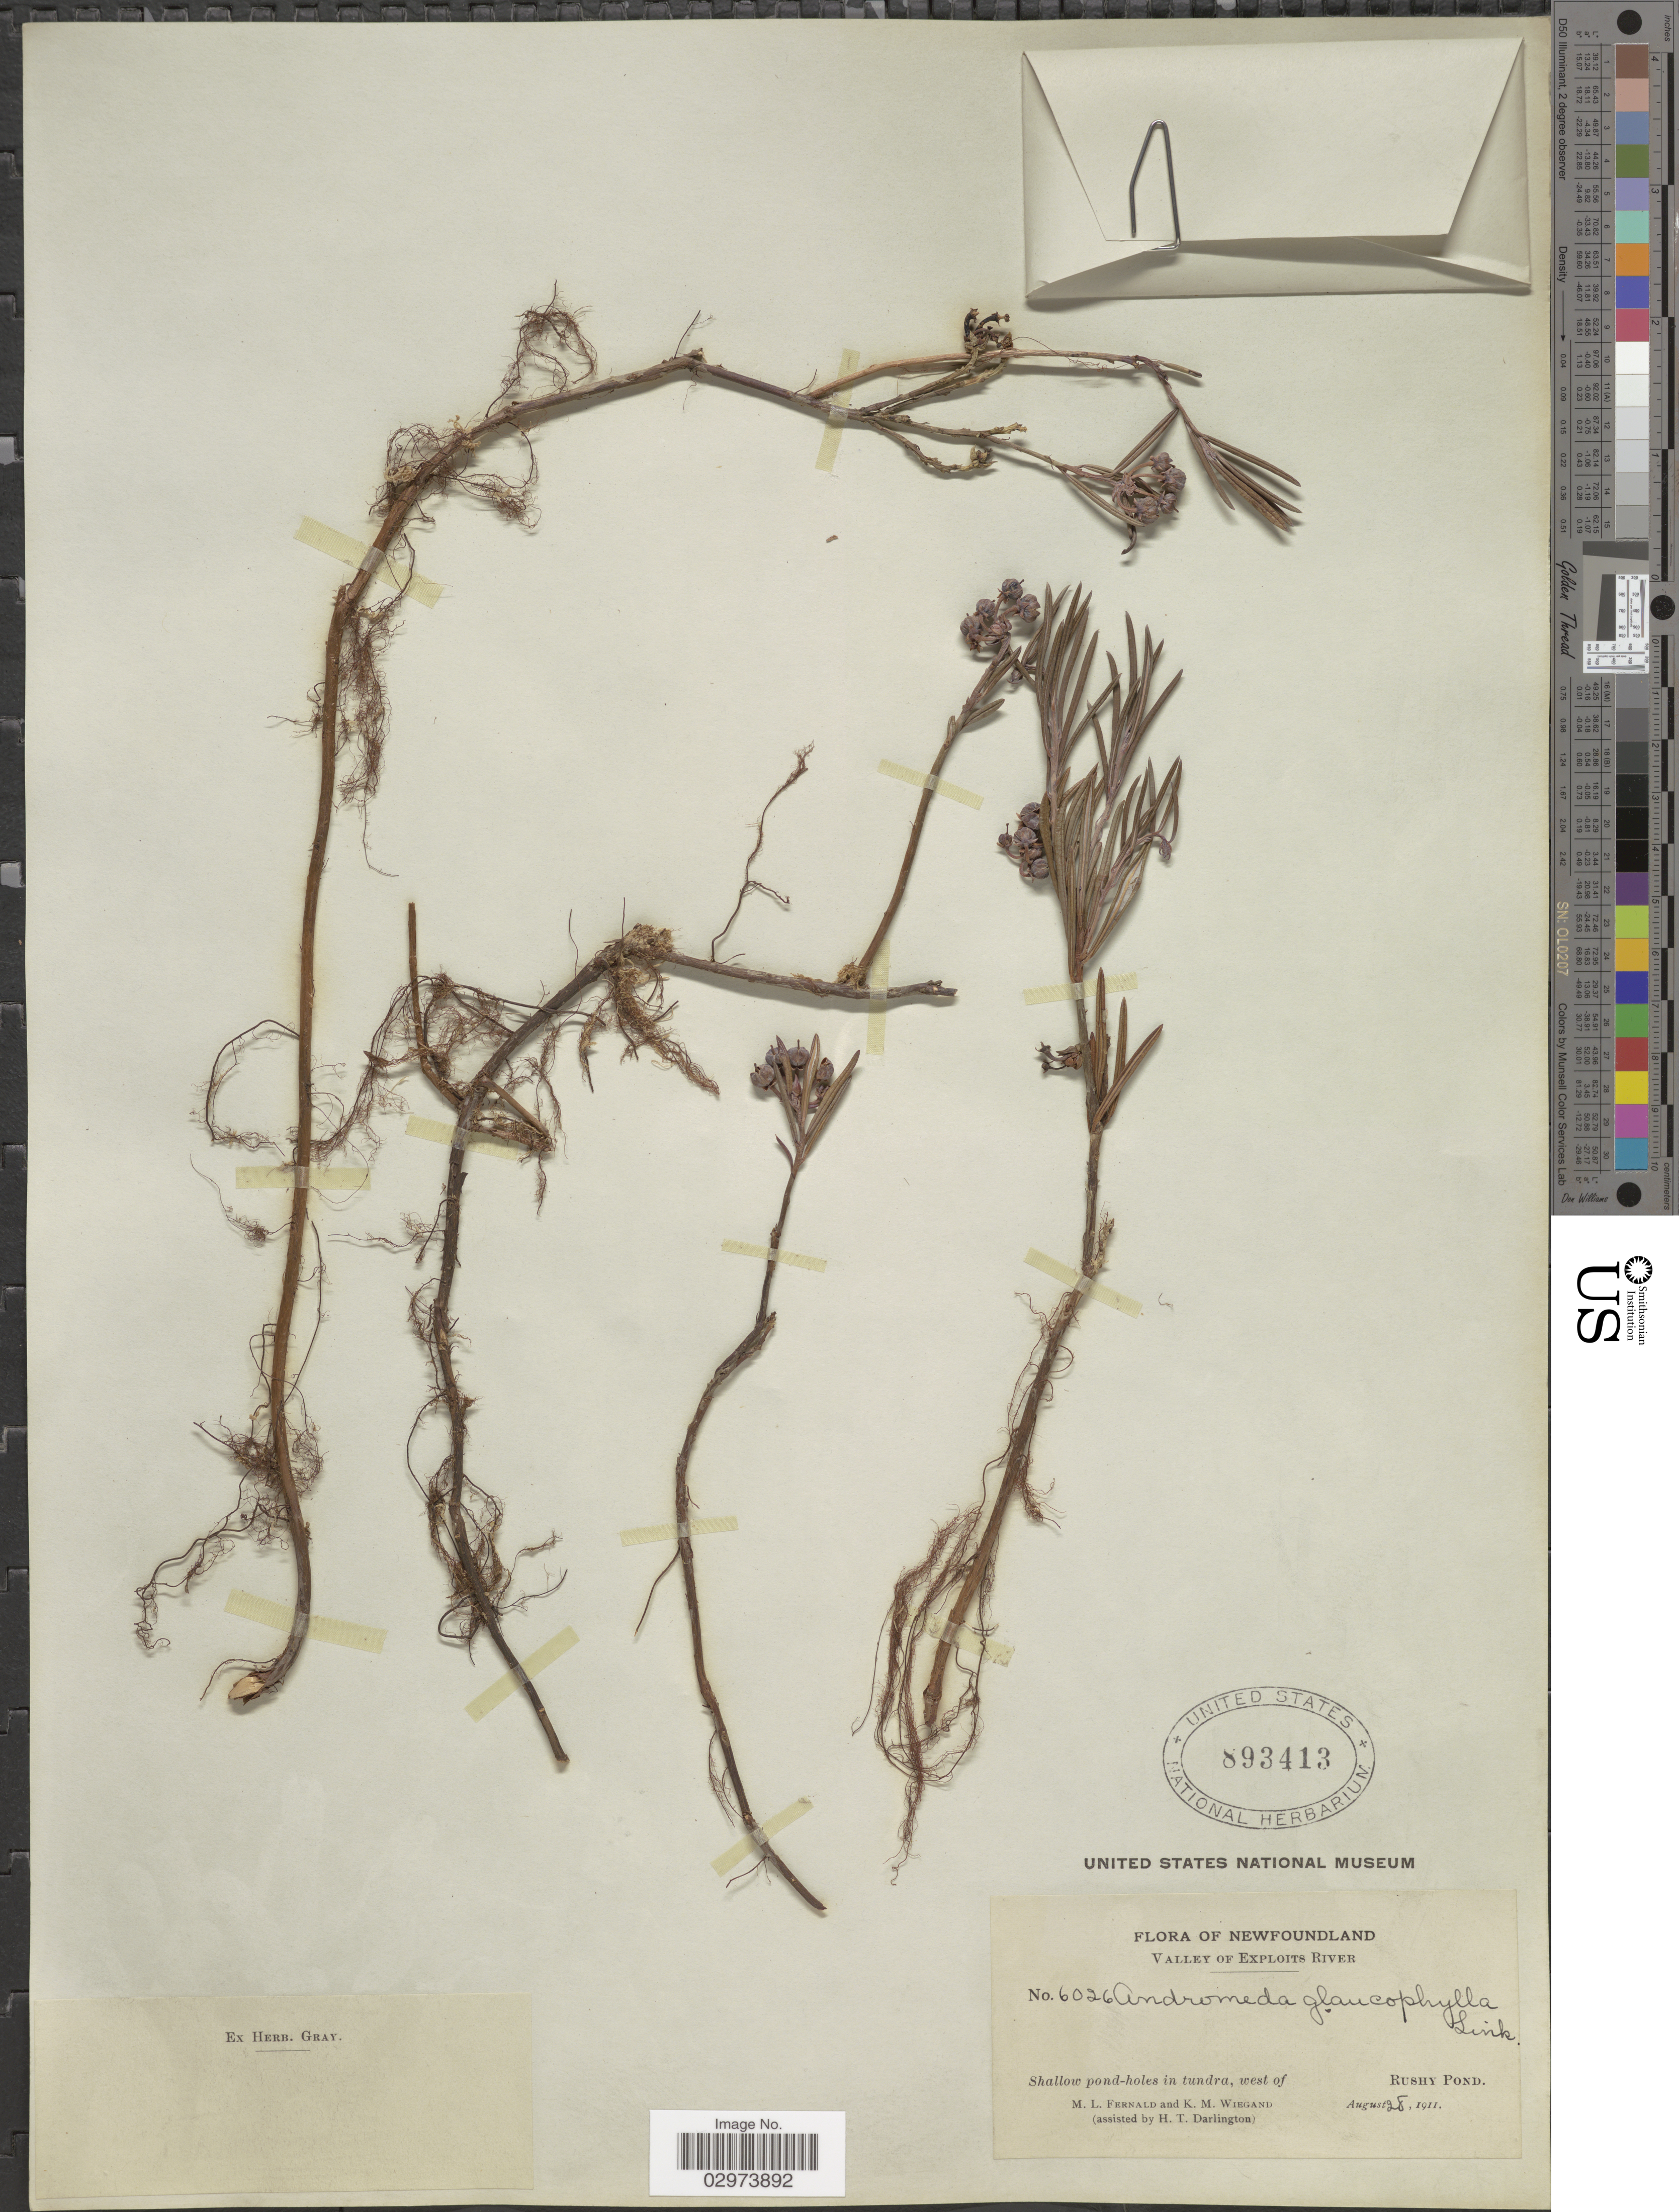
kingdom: Plantae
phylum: Tracheophyta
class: Magnoliopsida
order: Ericales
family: Ericaceae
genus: Andromeda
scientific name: Andromeda polifolia var. latifolia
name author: Aiton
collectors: M. L. Fernald & K. M. Wiegand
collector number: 6026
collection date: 1911-08-28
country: Canada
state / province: Newfoundland and Labrador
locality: Valley of Exploits River. Shallow pond-holes in tundra, west of Rushy Pond.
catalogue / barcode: US 893413